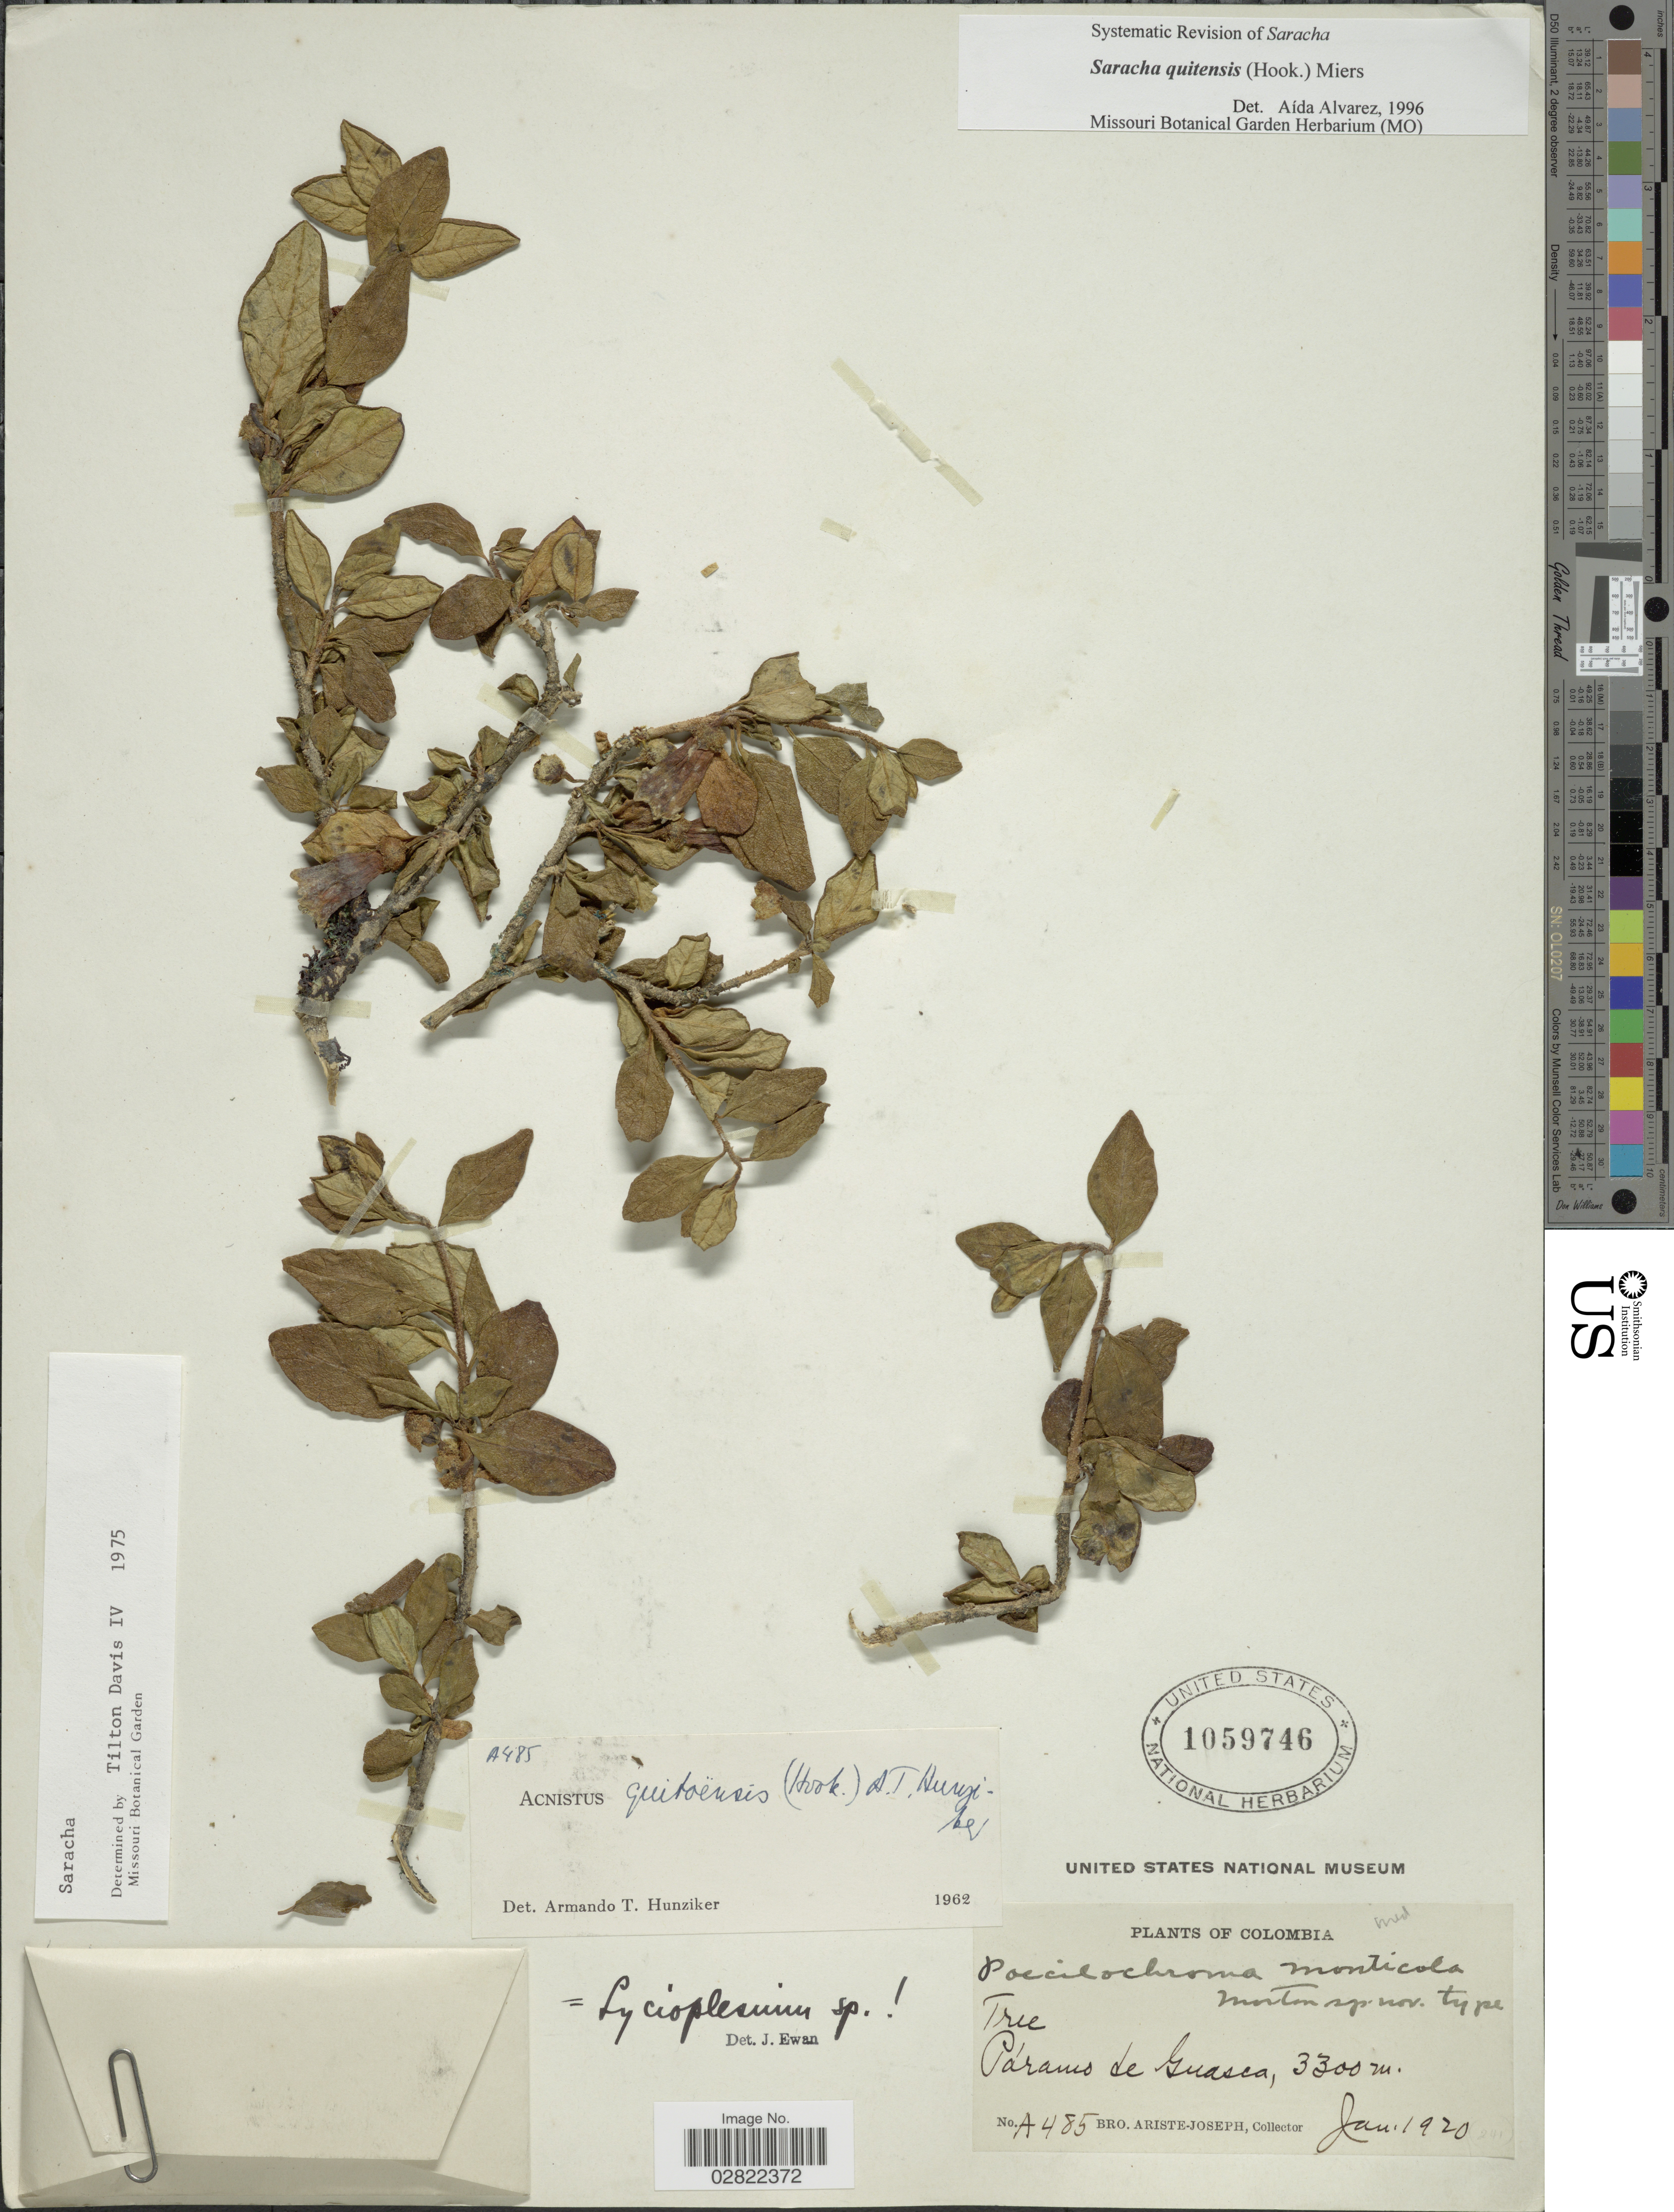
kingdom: Plantae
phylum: Tracheophyta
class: Magnoliopsida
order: Solanales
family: Solanaceae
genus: Saracha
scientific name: Saracha quitensis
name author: (Hook.) Miers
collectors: Bro. Ariste-Joseph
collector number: A485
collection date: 1920-01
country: Colombia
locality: Páramo de Guasca.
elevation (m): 3300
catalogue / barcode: US 1059746